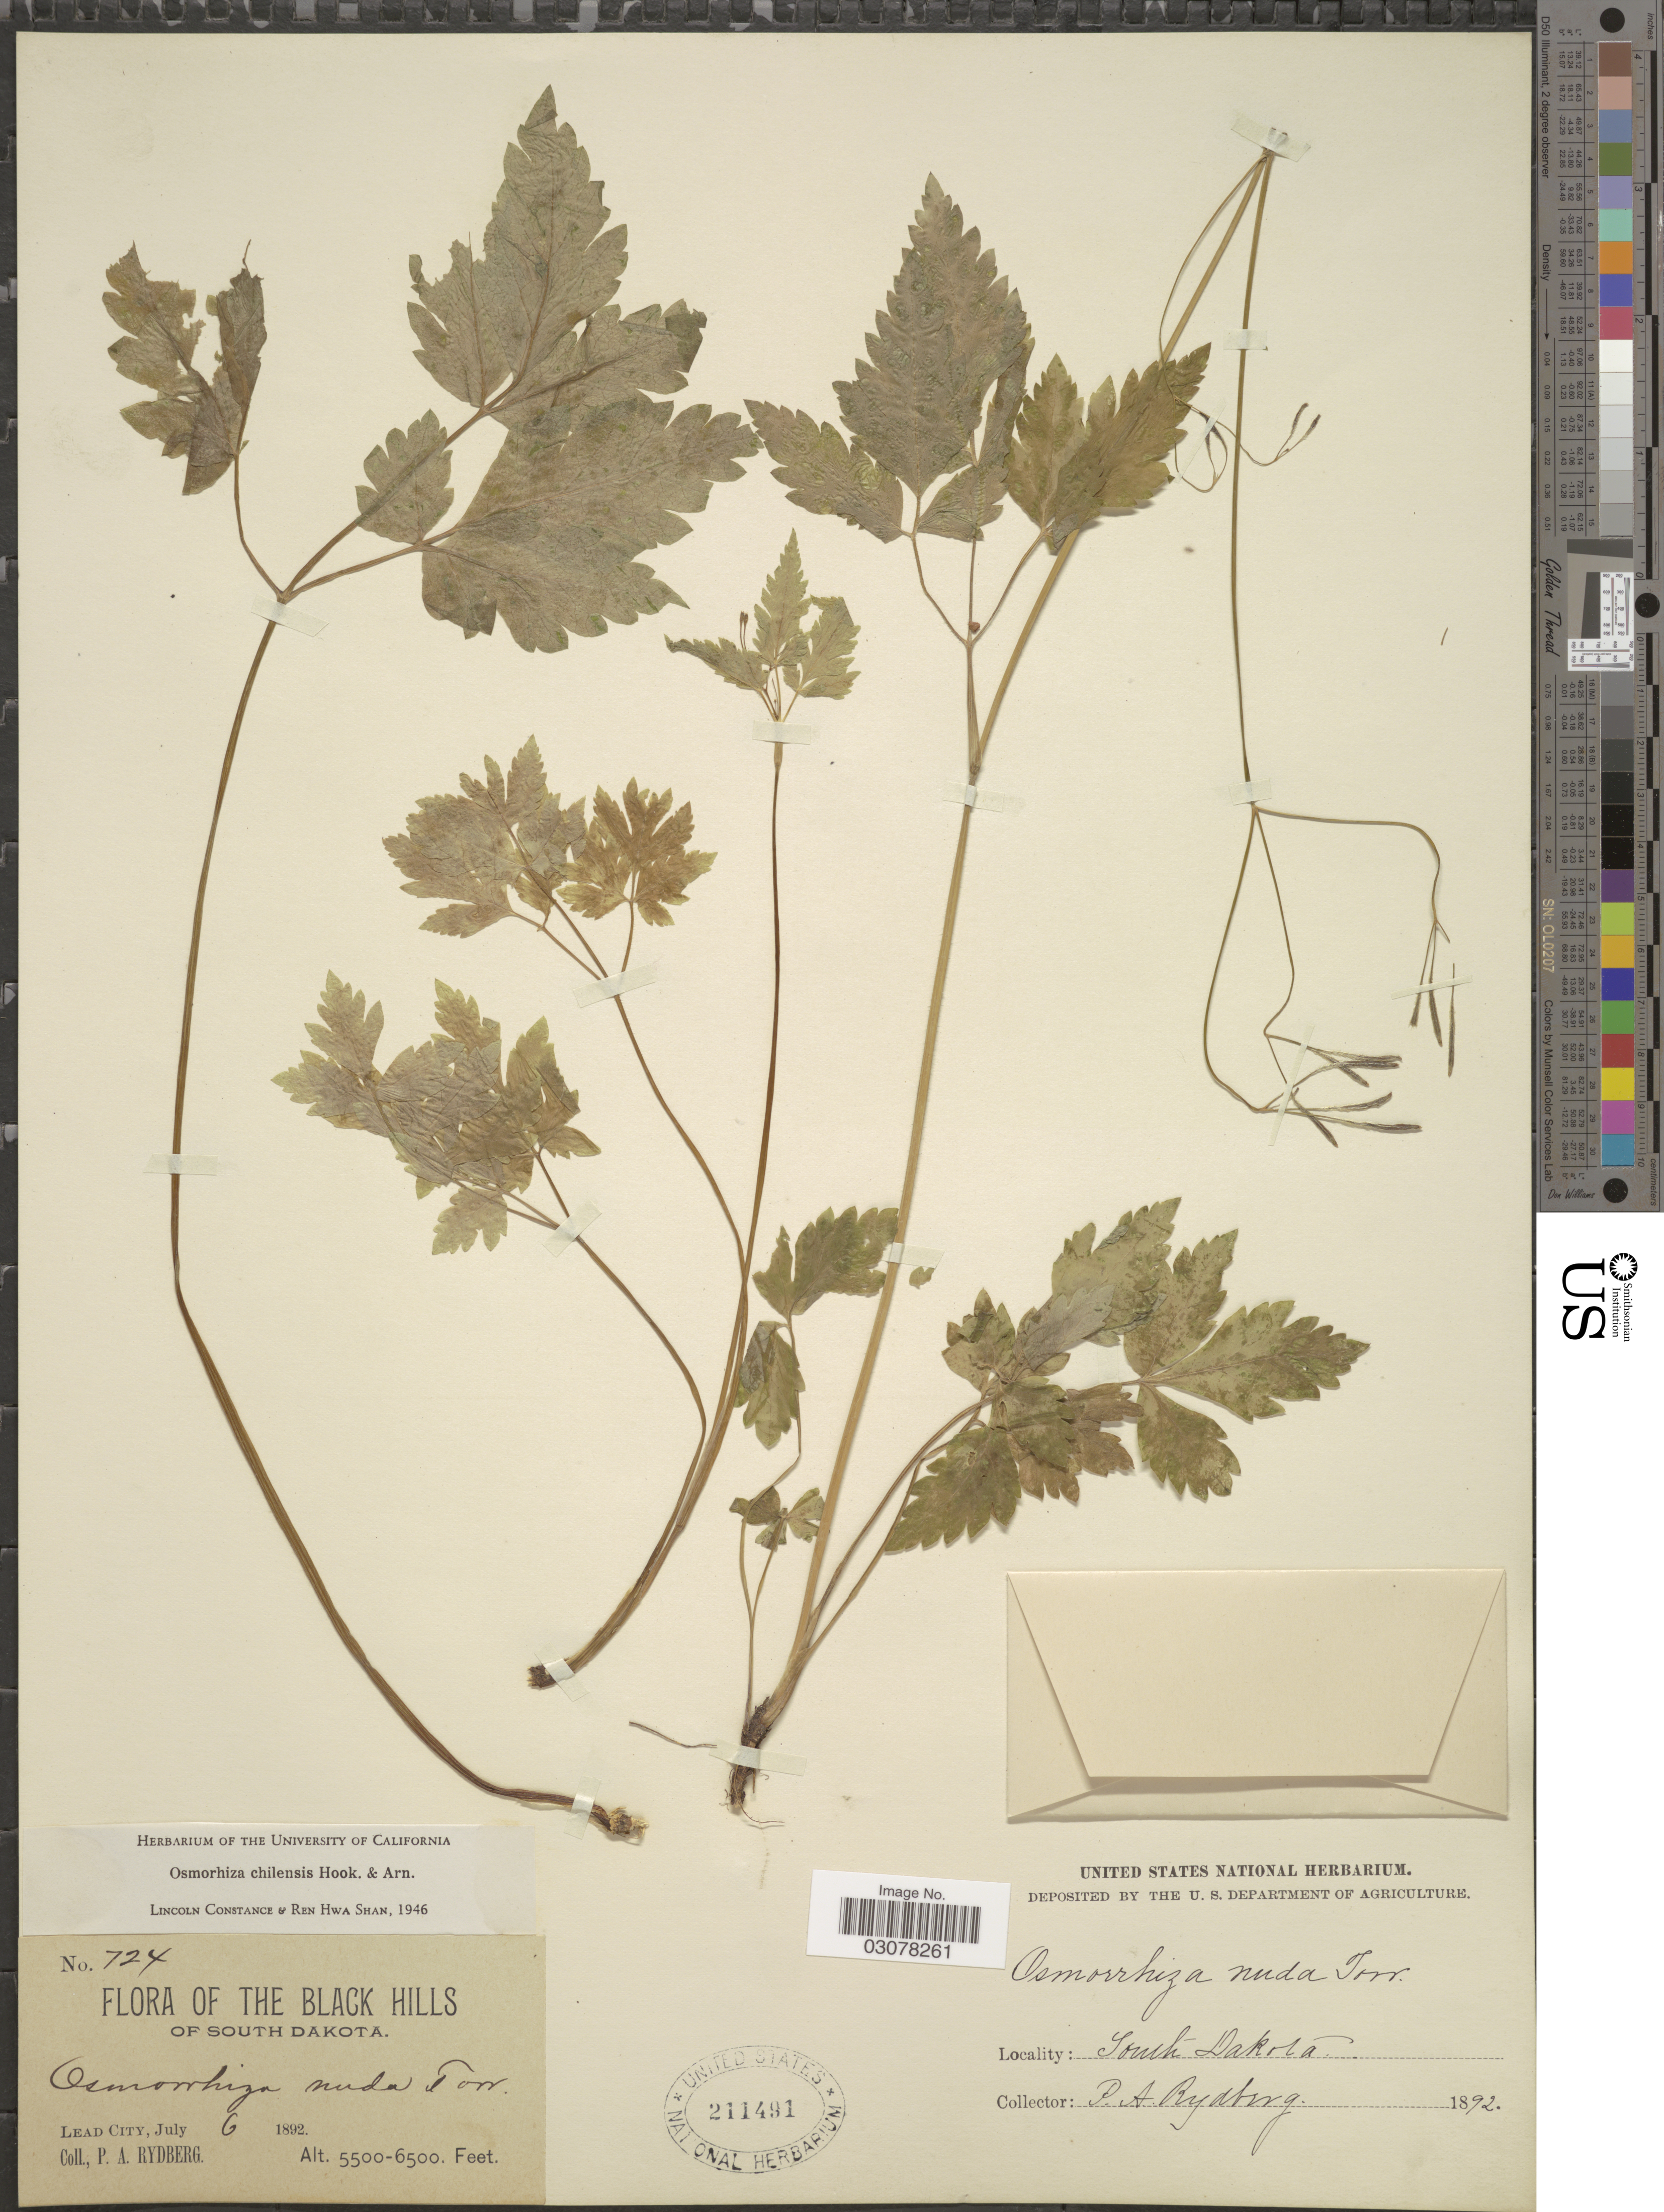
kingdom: Plantae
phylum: Tracheophyta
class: Magnoliopsida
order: Apiales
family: Apiaceae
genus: Osmorhiza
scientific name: Osmorhiza chilensis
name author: Hook. & Arn.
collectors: P. A. Rydberg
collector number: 724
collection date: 1892-07-06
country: United States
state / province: South Dakota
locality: Black Hills. Lead City.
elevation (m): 1676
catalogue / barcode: US 211491